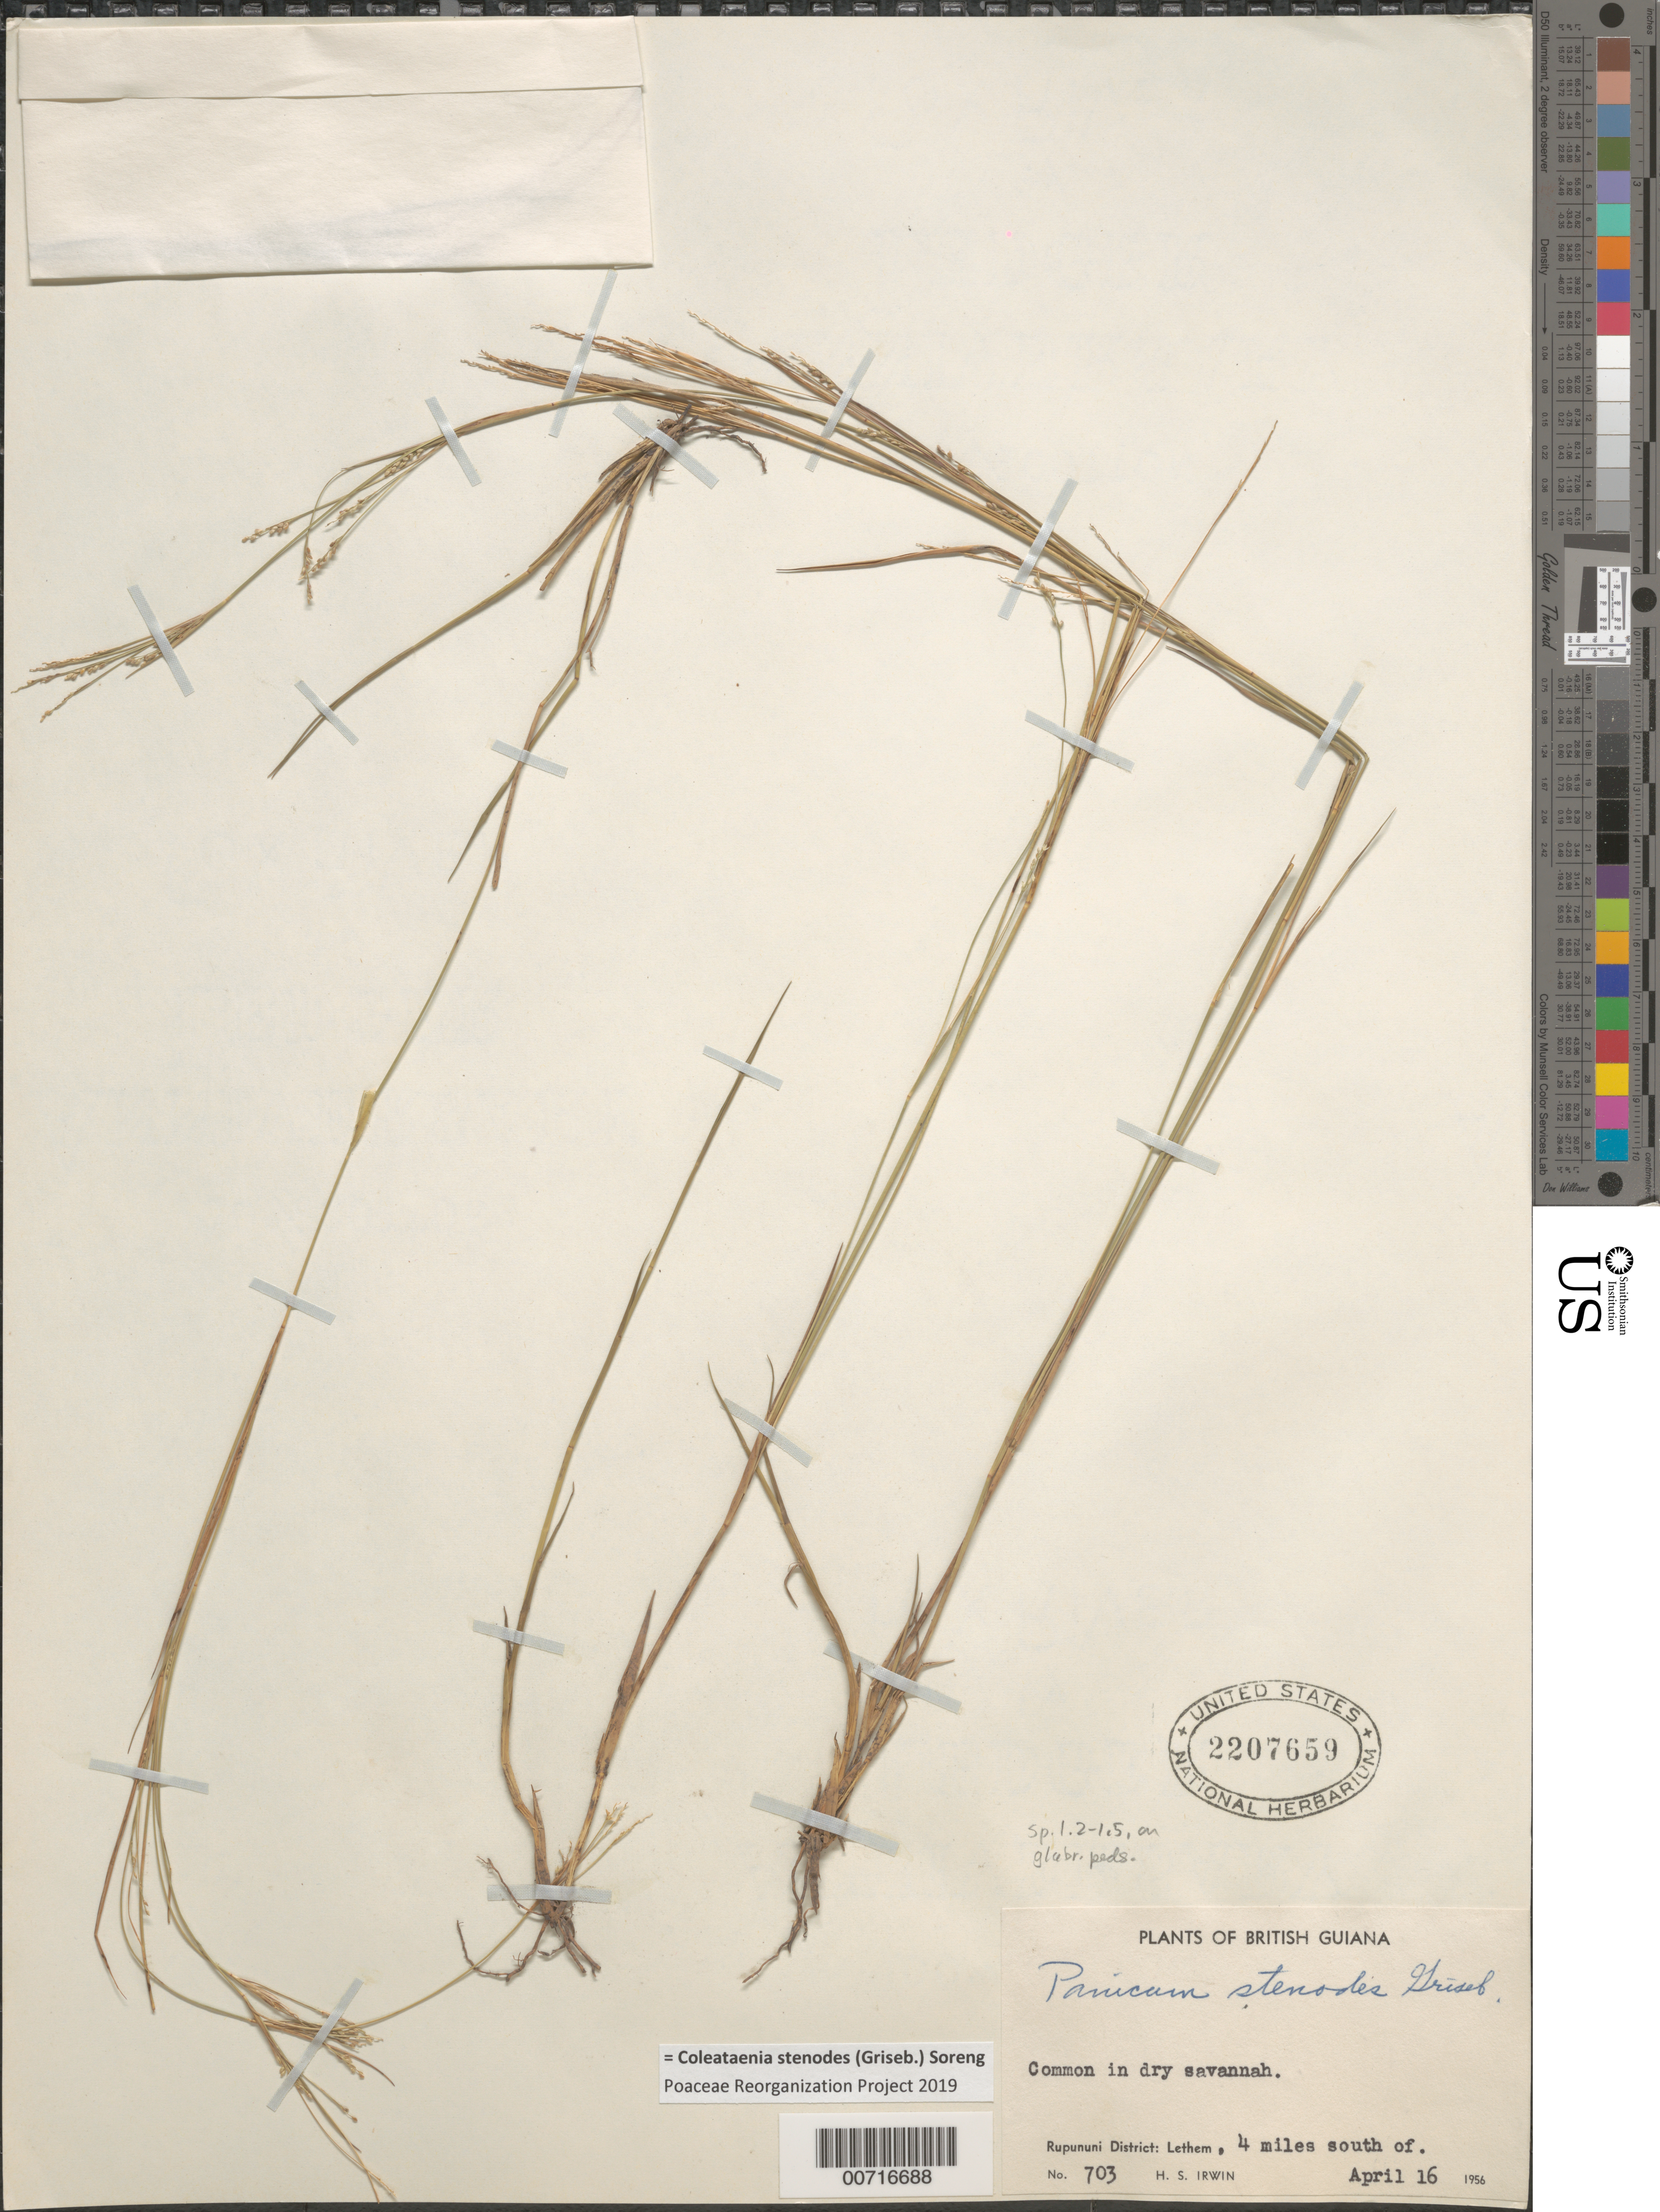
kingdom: Plantae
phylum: Tracheophyta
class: Liliopsida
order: Poales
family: Poaceae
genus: Panicum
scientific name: Panicum stenodes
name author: Griseb.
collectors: H. Irwin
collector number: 703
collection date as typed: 16-Apr-56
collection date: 1956-04-16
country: Guyana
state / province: U. Takutu-U. Essequibo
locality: Rupununi Dist., 4 mi. S of Lethem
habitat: Dry savannah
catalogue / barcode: US 2207659